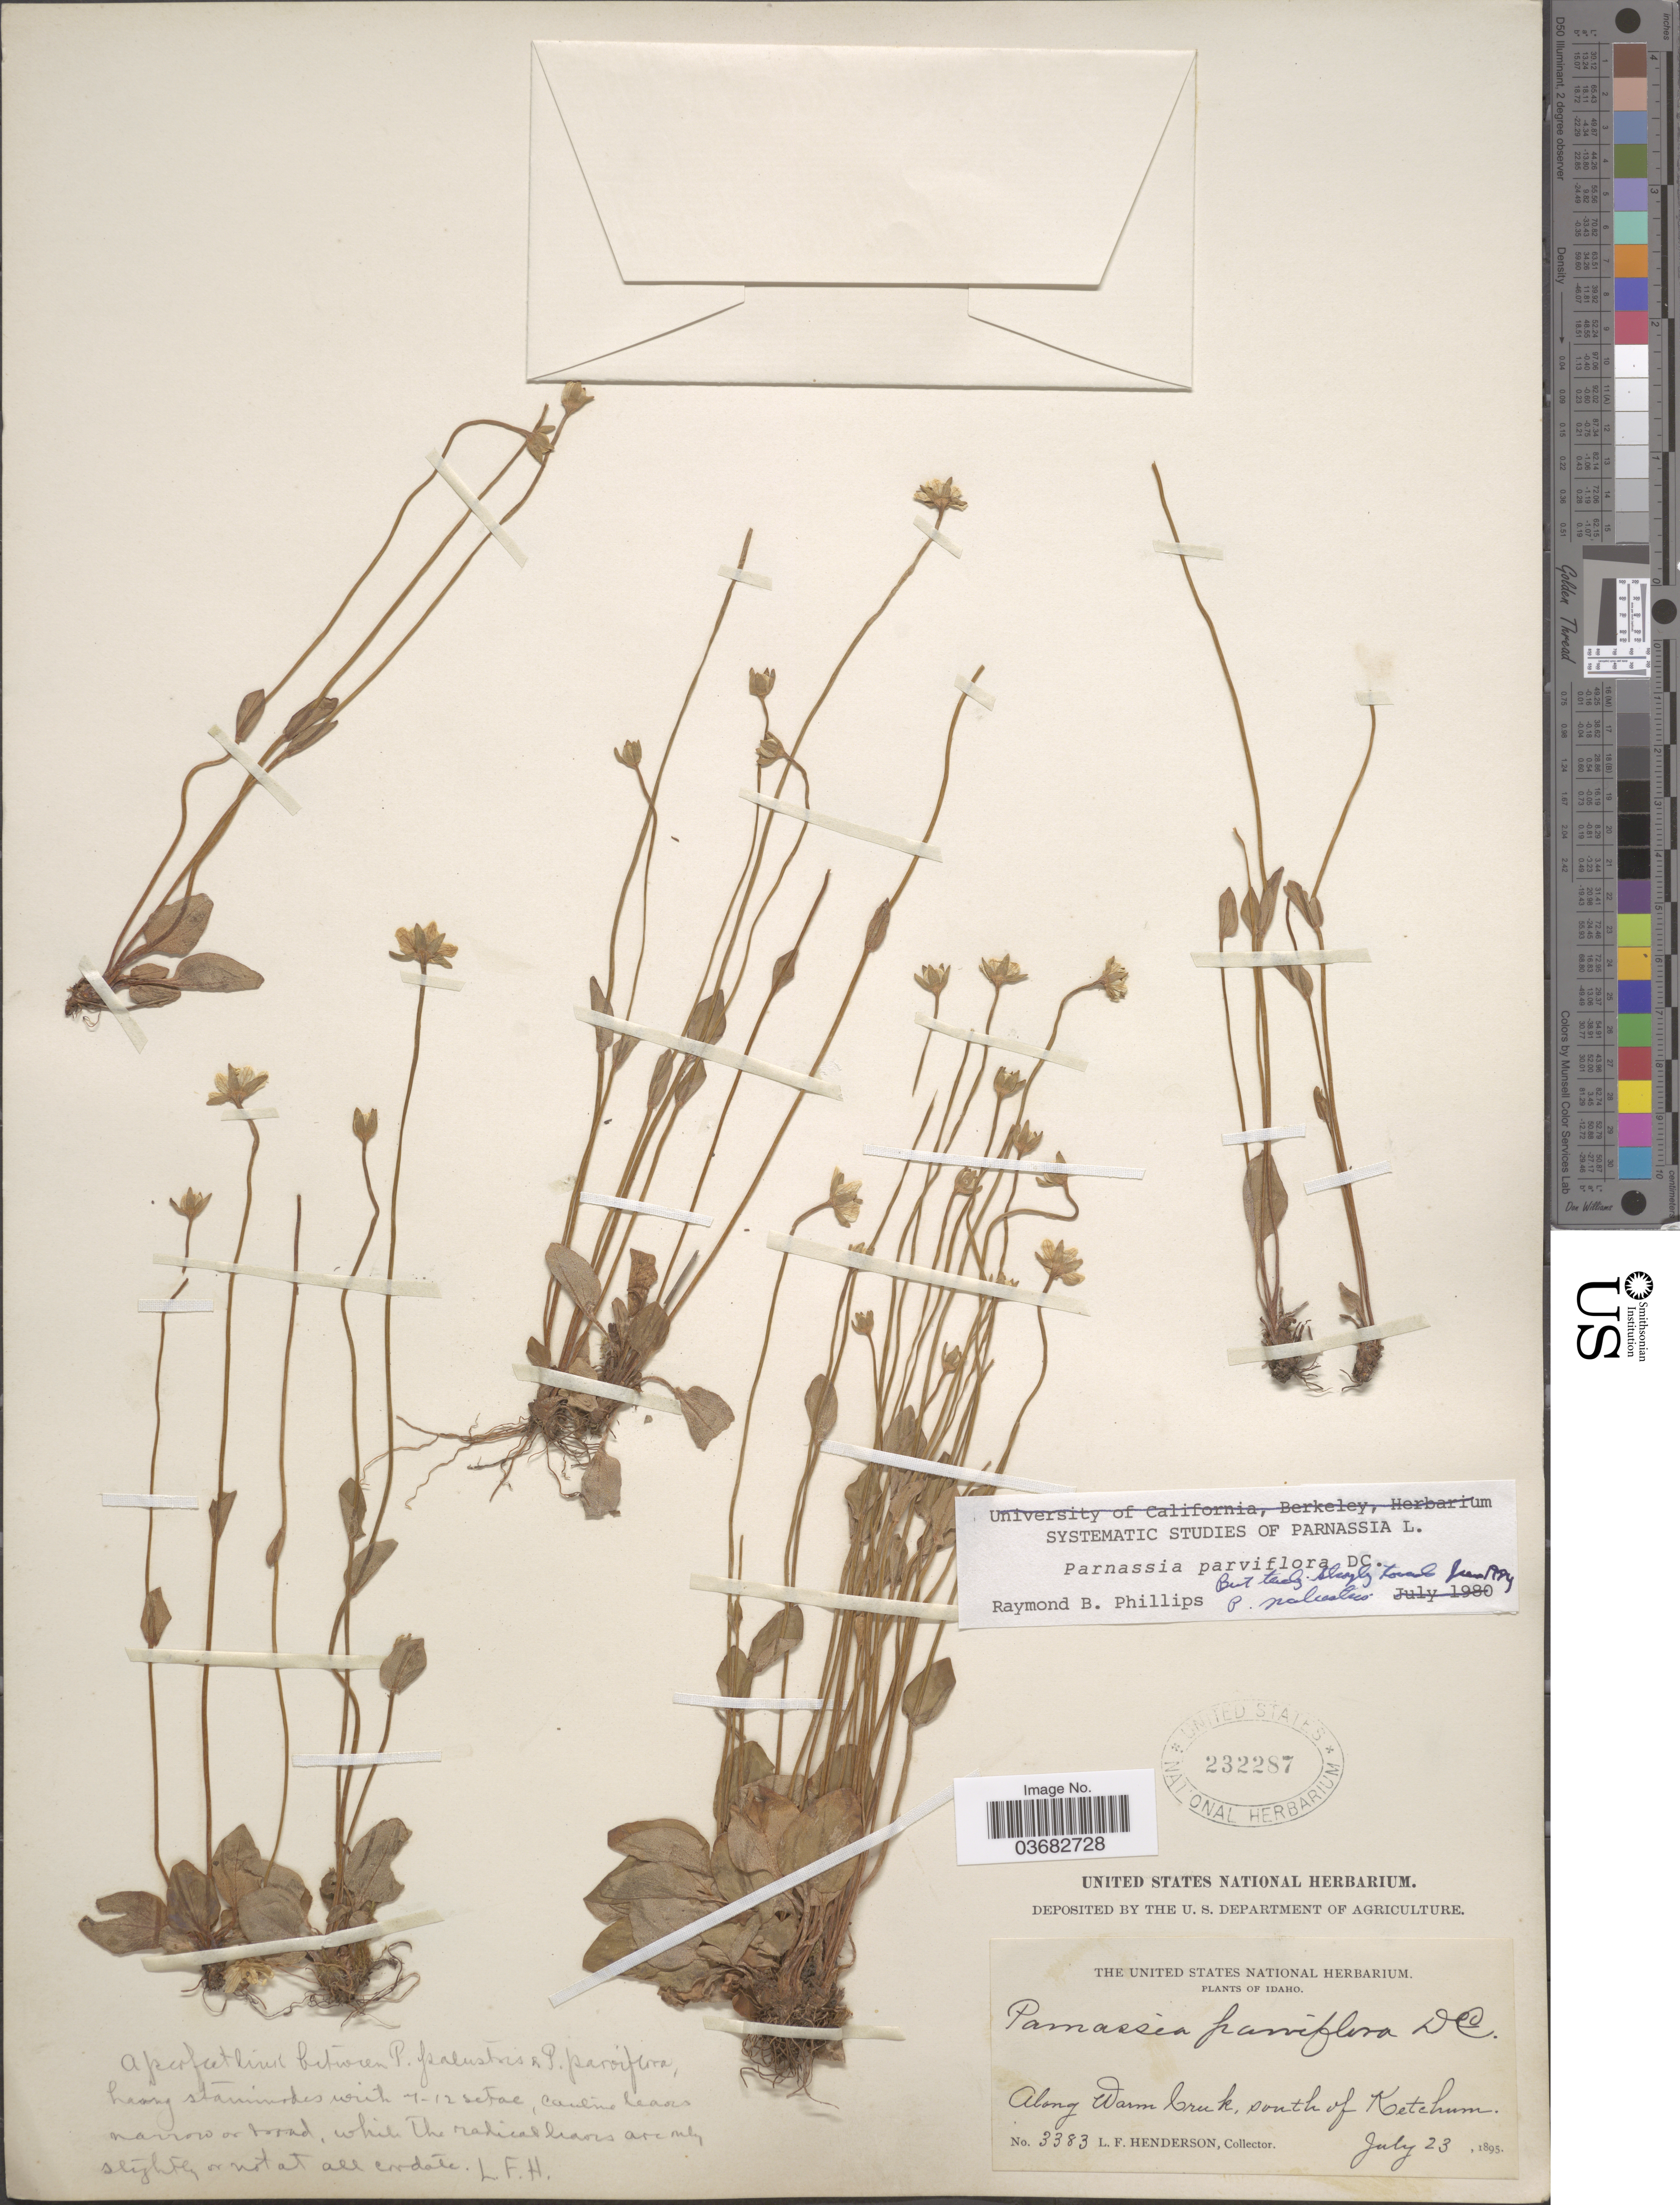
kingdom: Plantae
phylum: Tracheophyta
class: Magnoliopsida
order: Celastrales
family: Parnassiaceae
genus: Parnassia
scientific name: Parnassia parviflora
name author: DC.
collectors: L. Henderson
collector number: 3383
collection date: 1895-07-23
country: United States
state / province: Idaho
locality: Along Warm Creek, south of Ketchum.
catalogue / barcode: US 232287